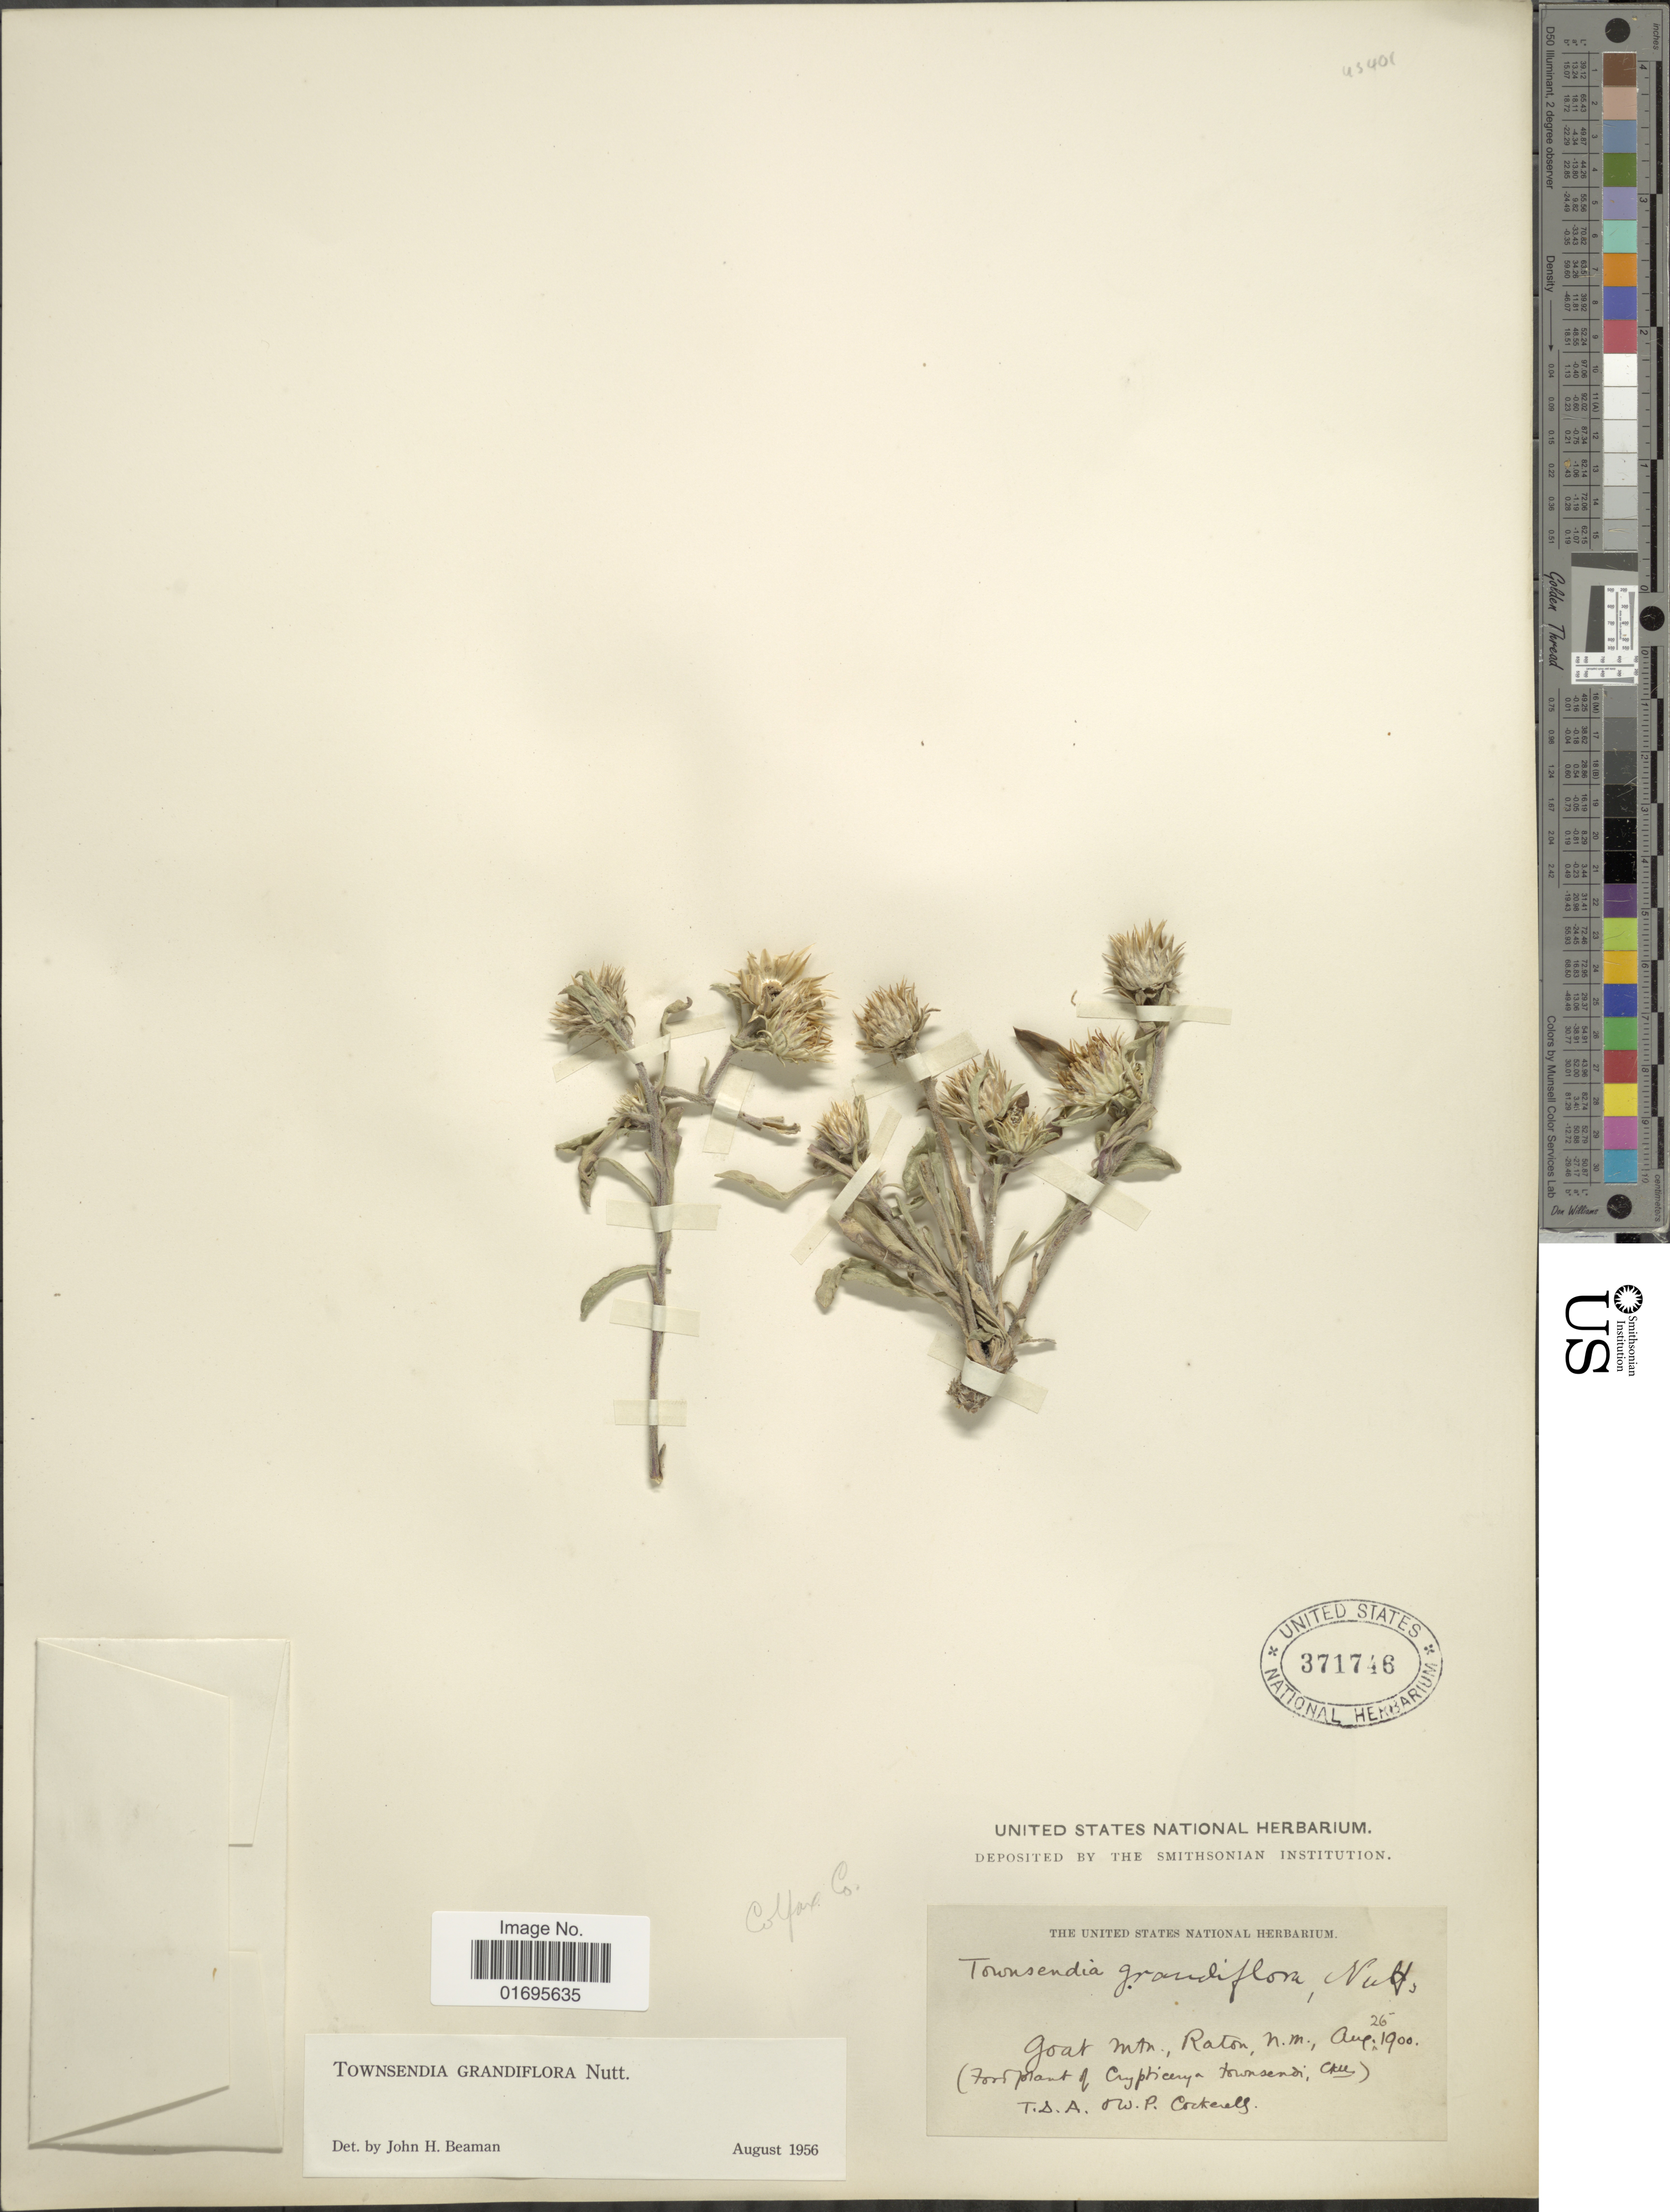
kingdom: Plantae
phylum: Tracheophyta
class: Magnoliopsida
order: Asterales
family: Asteraceae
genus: Townsendia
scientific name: Townsendia grandiflora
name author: Nutt.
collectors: J. Cockwell & W. Cockerell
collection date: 1900-08-26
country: United States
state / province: New Mexico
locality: Goat Mtn. Raton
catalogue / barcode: US 371746